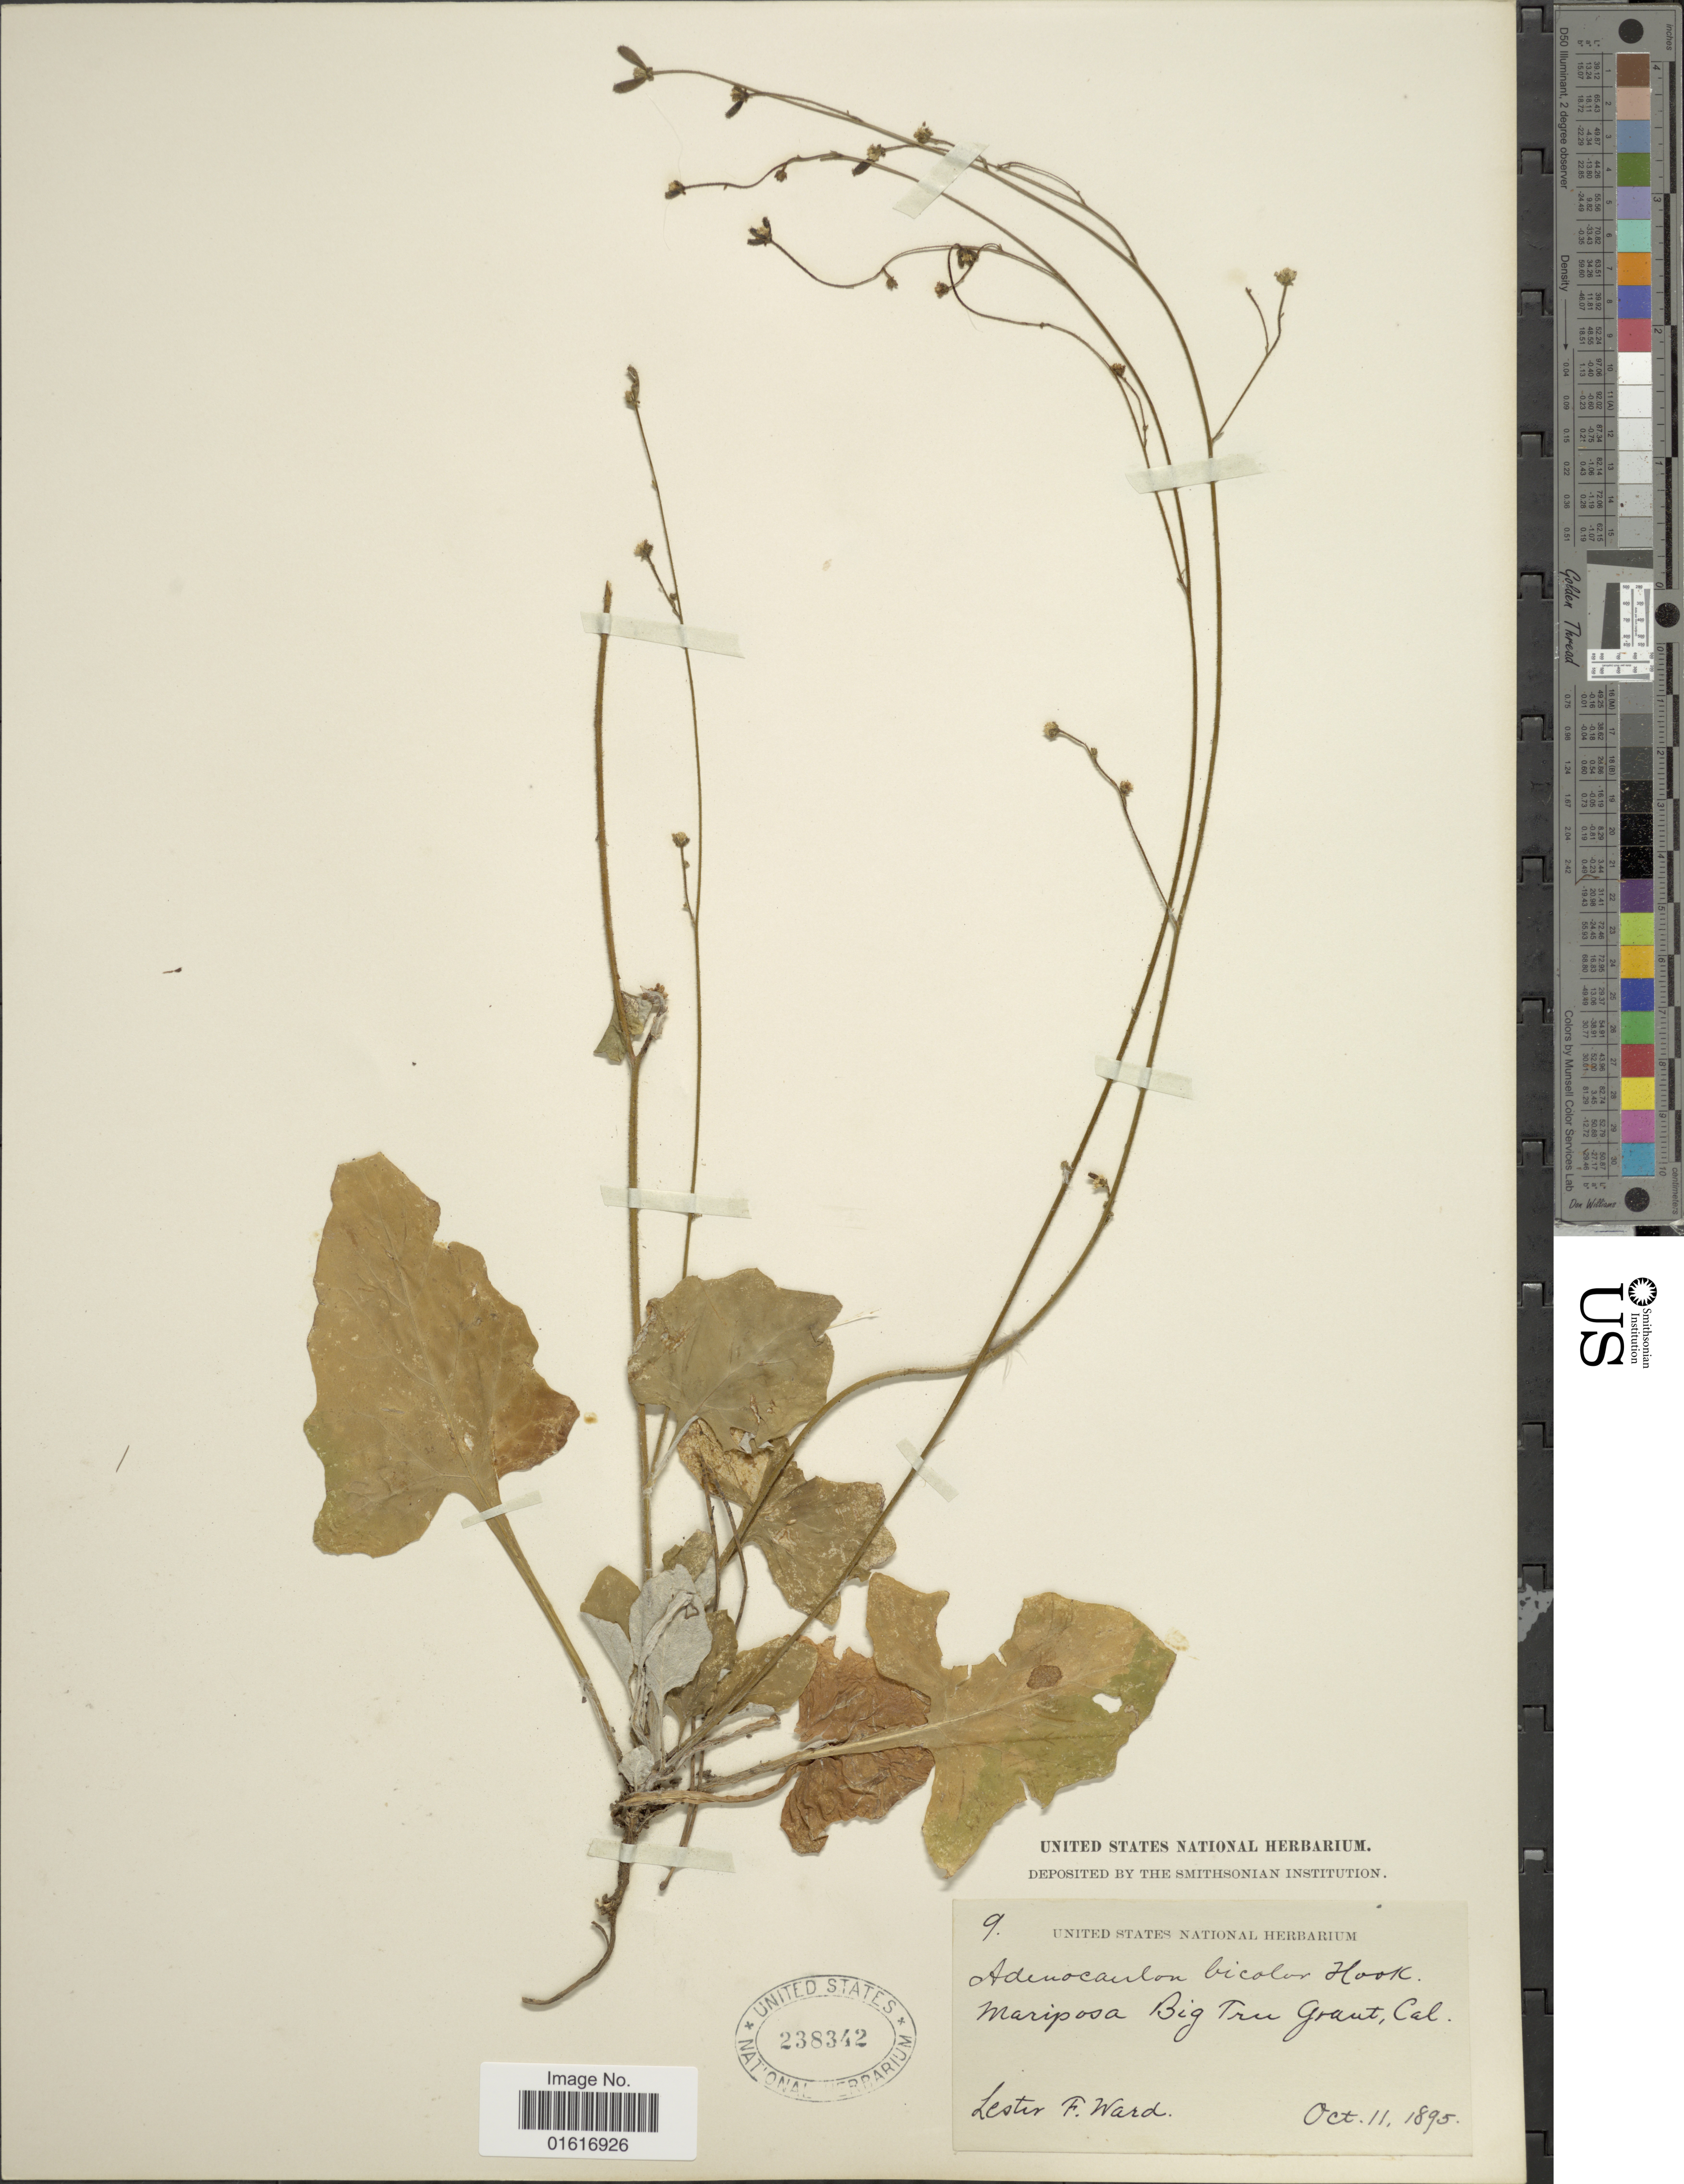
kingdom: Plantae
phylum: Tracheophyta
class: Magnoliopsida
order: Asterales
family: Asteraceae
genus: Adenocaulon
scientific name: Adenocaulon bicolor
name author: Hook.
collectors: L. F. Ward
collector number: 9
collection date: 1895-10-11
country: United States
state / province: California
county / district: Mariposa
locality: Mariposa Big Tree Grant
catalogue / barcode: US 238342